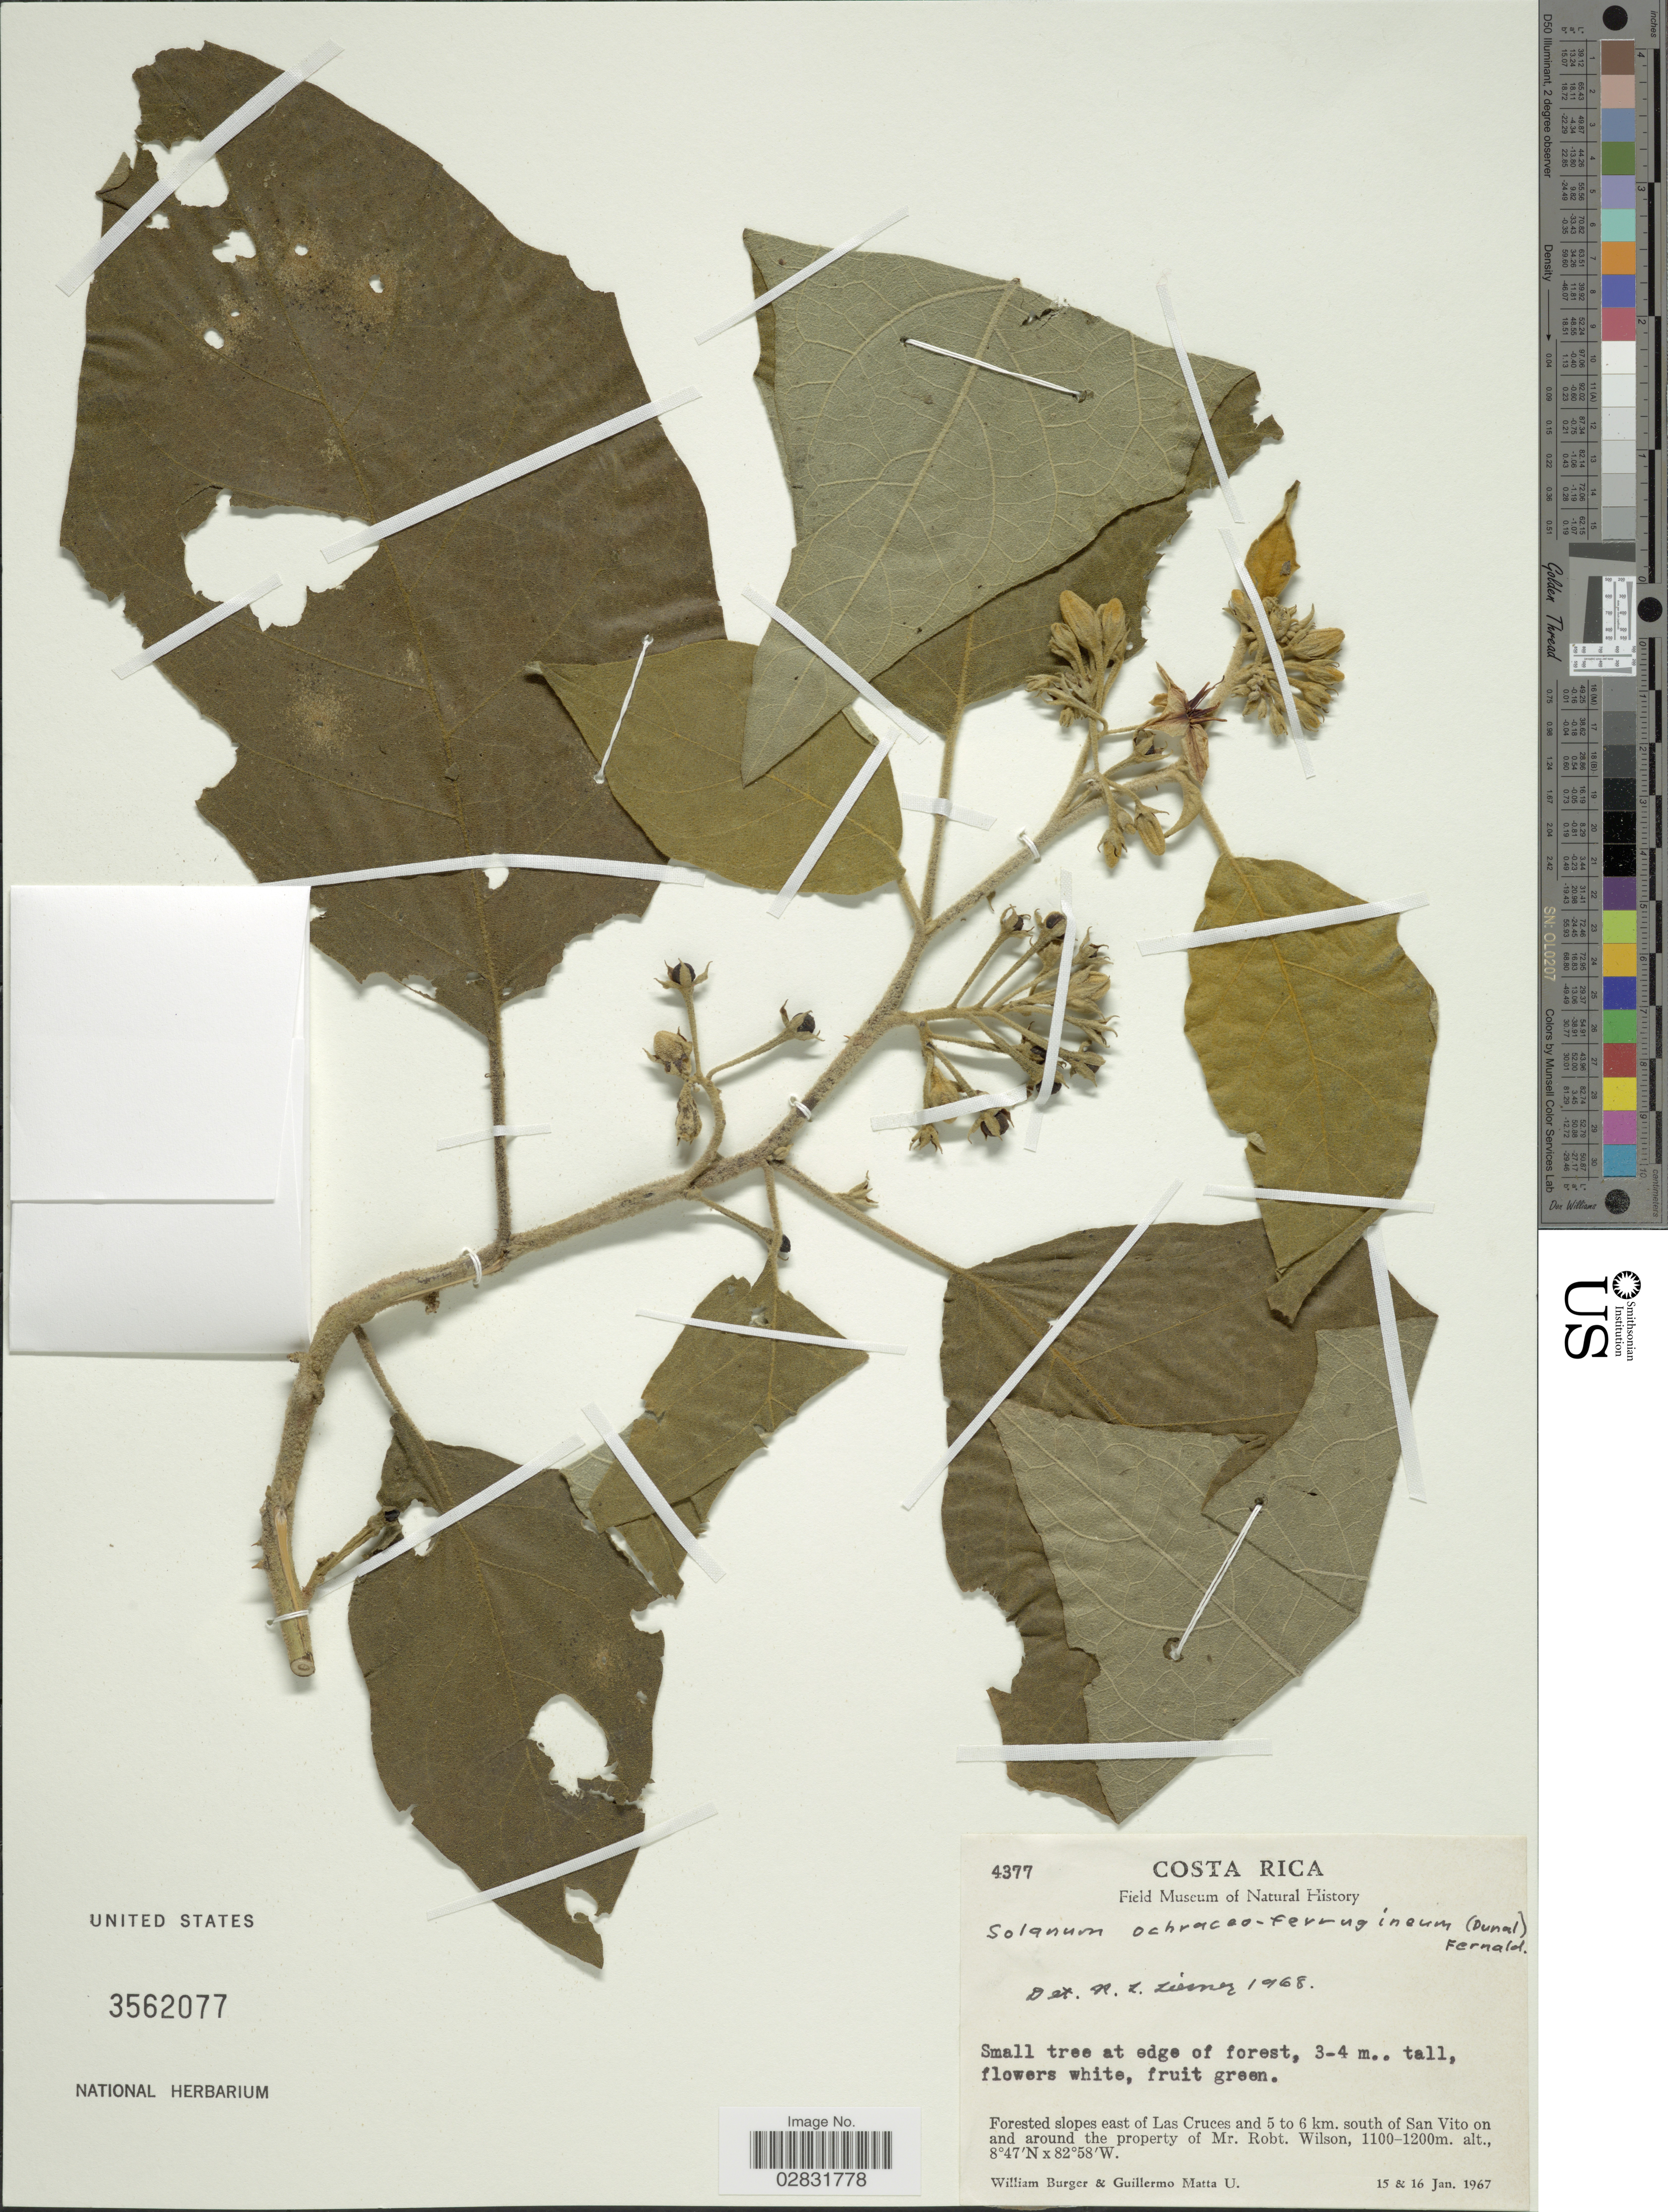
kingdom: Plantae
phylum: Tracheophyta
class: Magnoliopsida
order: Solanales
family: Solanaceae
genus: Solanum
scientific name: Solanum ochraceo-ferrugineum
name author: (Dunal) Fernald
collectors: W. Burger & G. Matta U.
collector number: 4377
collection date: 1967-01-15/1967-01-16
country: Costa Rica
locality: Forested slopes east of Las Cruces and 5 to 6 km. south of San Vito on and around the property of Mr. Robt. Wilson.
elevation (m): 1100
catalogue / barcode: US 3562077